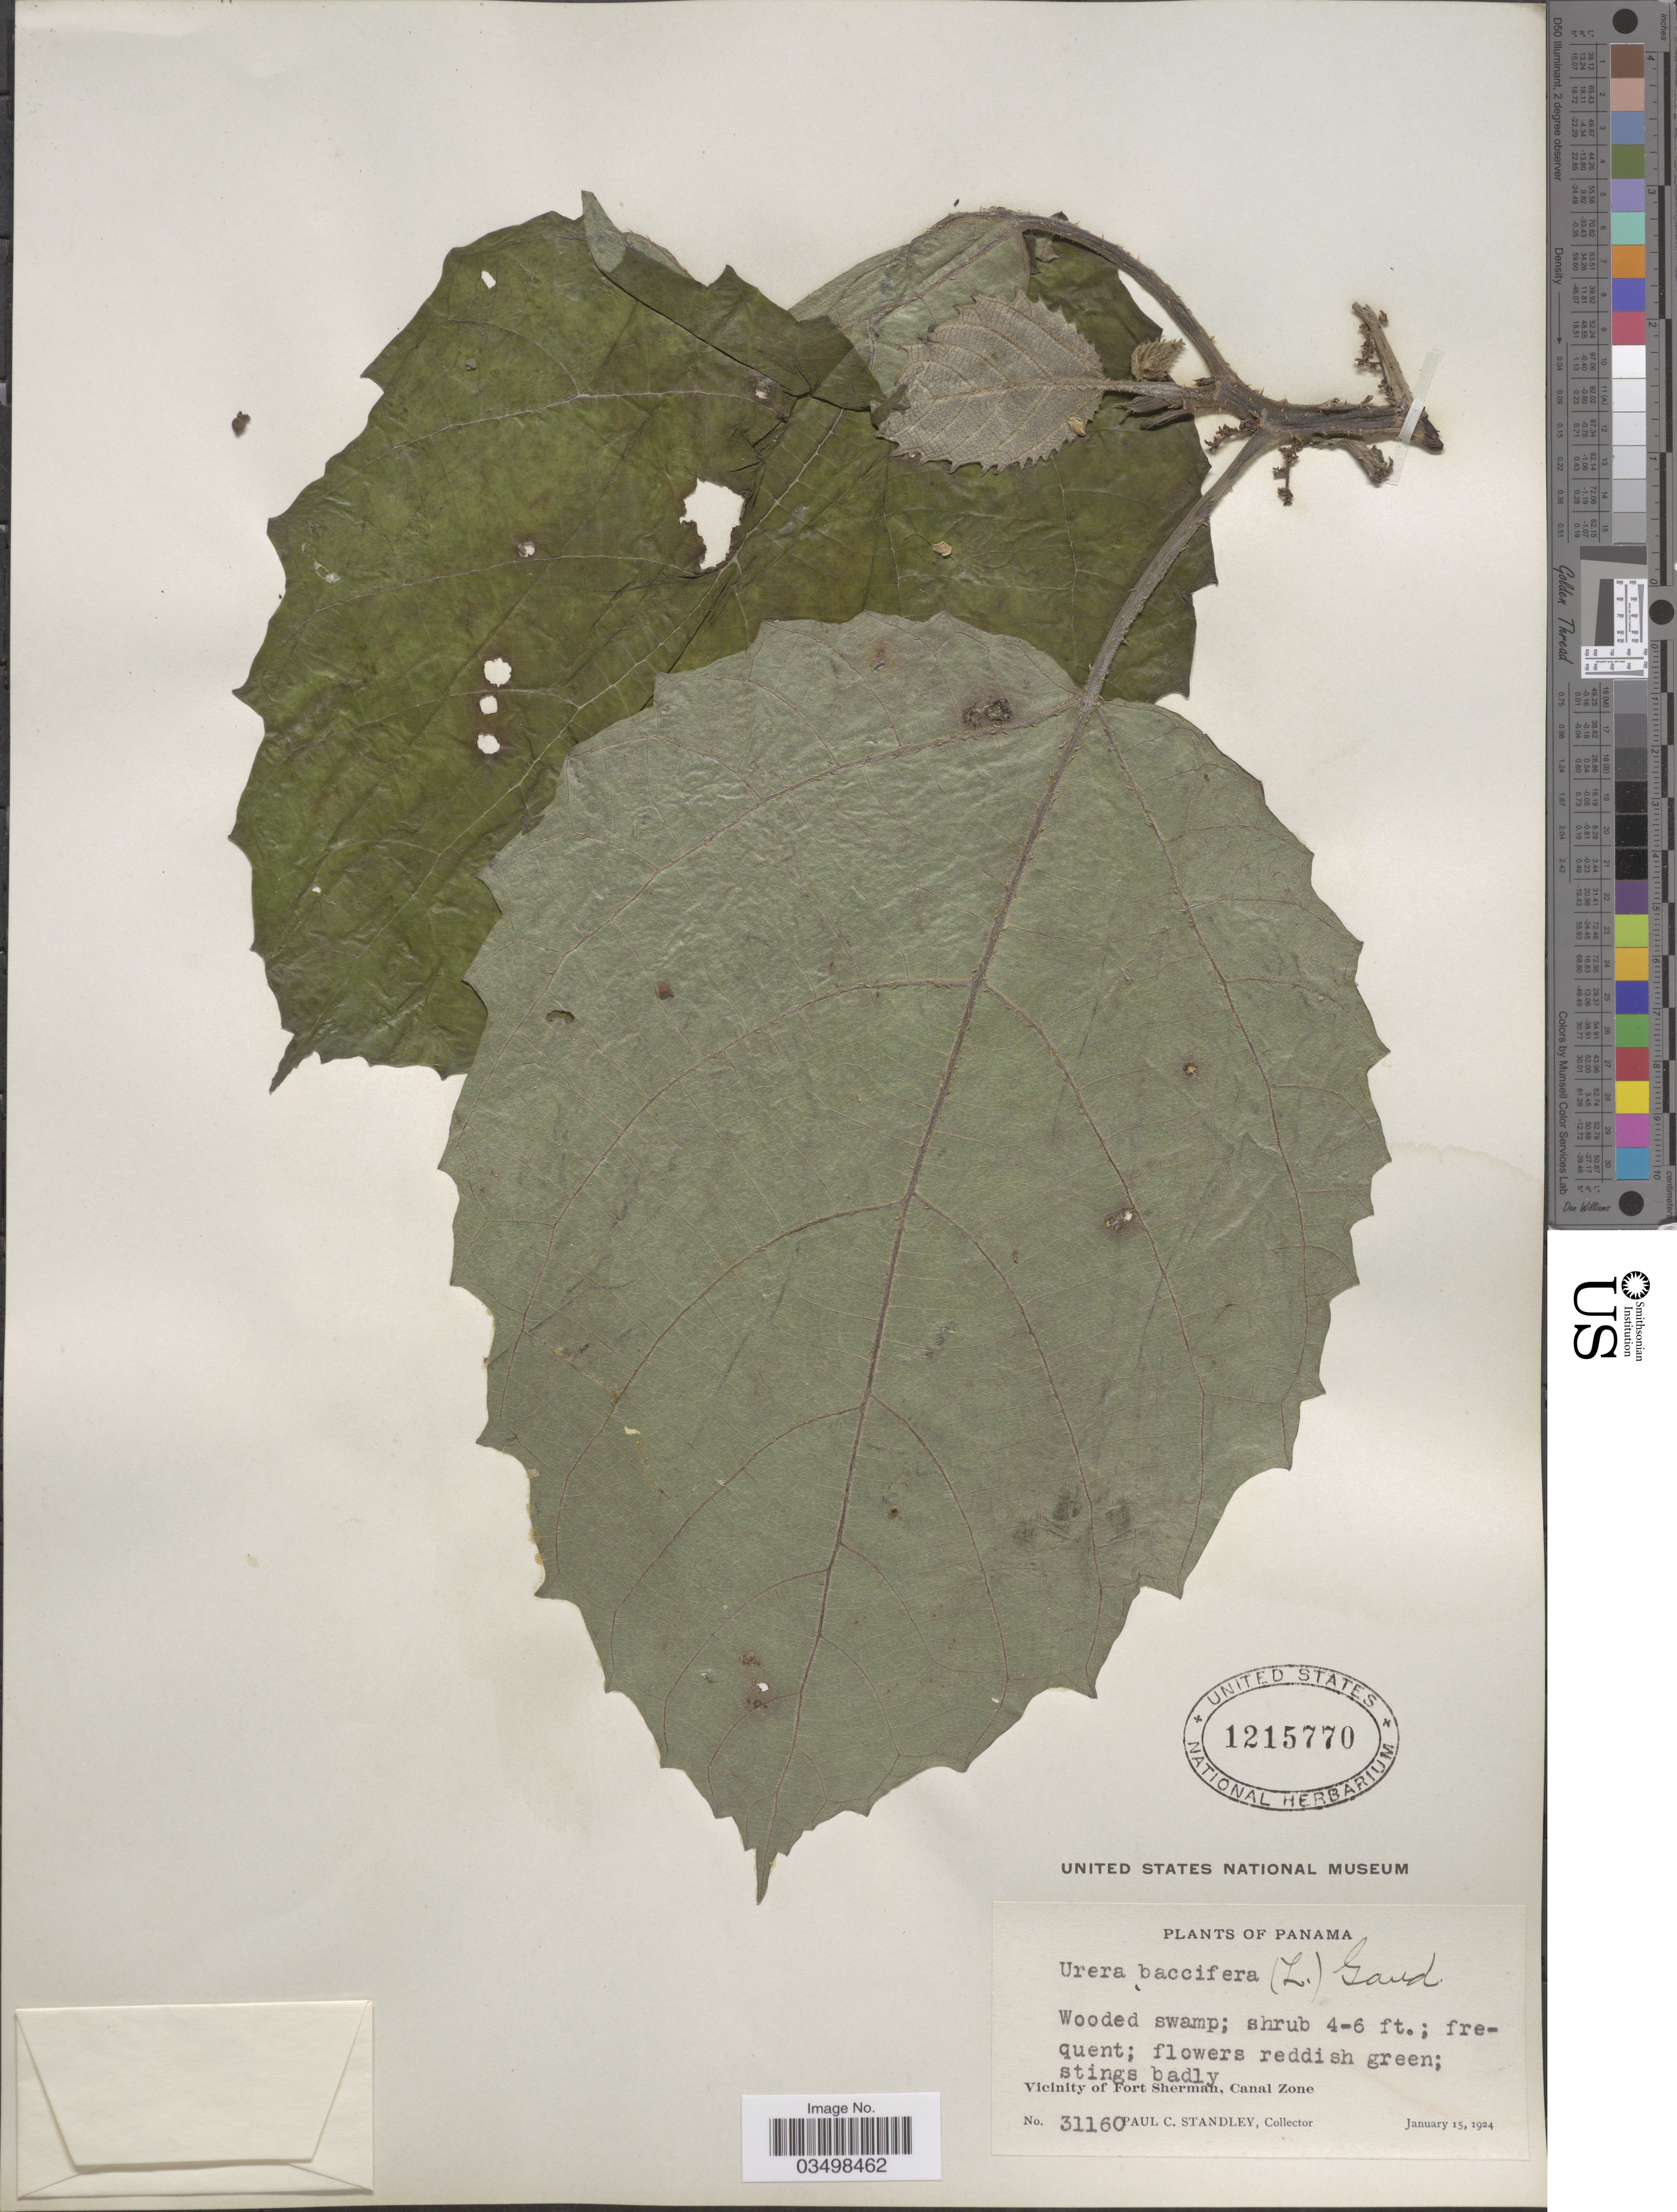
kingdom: Plantae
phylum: Tracheophyta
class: Magnoliopsida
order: Rosales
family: Urticaceae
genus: Urera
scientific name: Urera baccifera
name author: (L.) Gaudich. ex Wedd.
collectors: P. C. Standley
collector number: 31160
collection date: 1924-01-15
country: Panama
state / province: Colón / Panamá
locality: Vicinity of Fort Sherman, Canal Zone.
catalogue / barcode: US 1215770